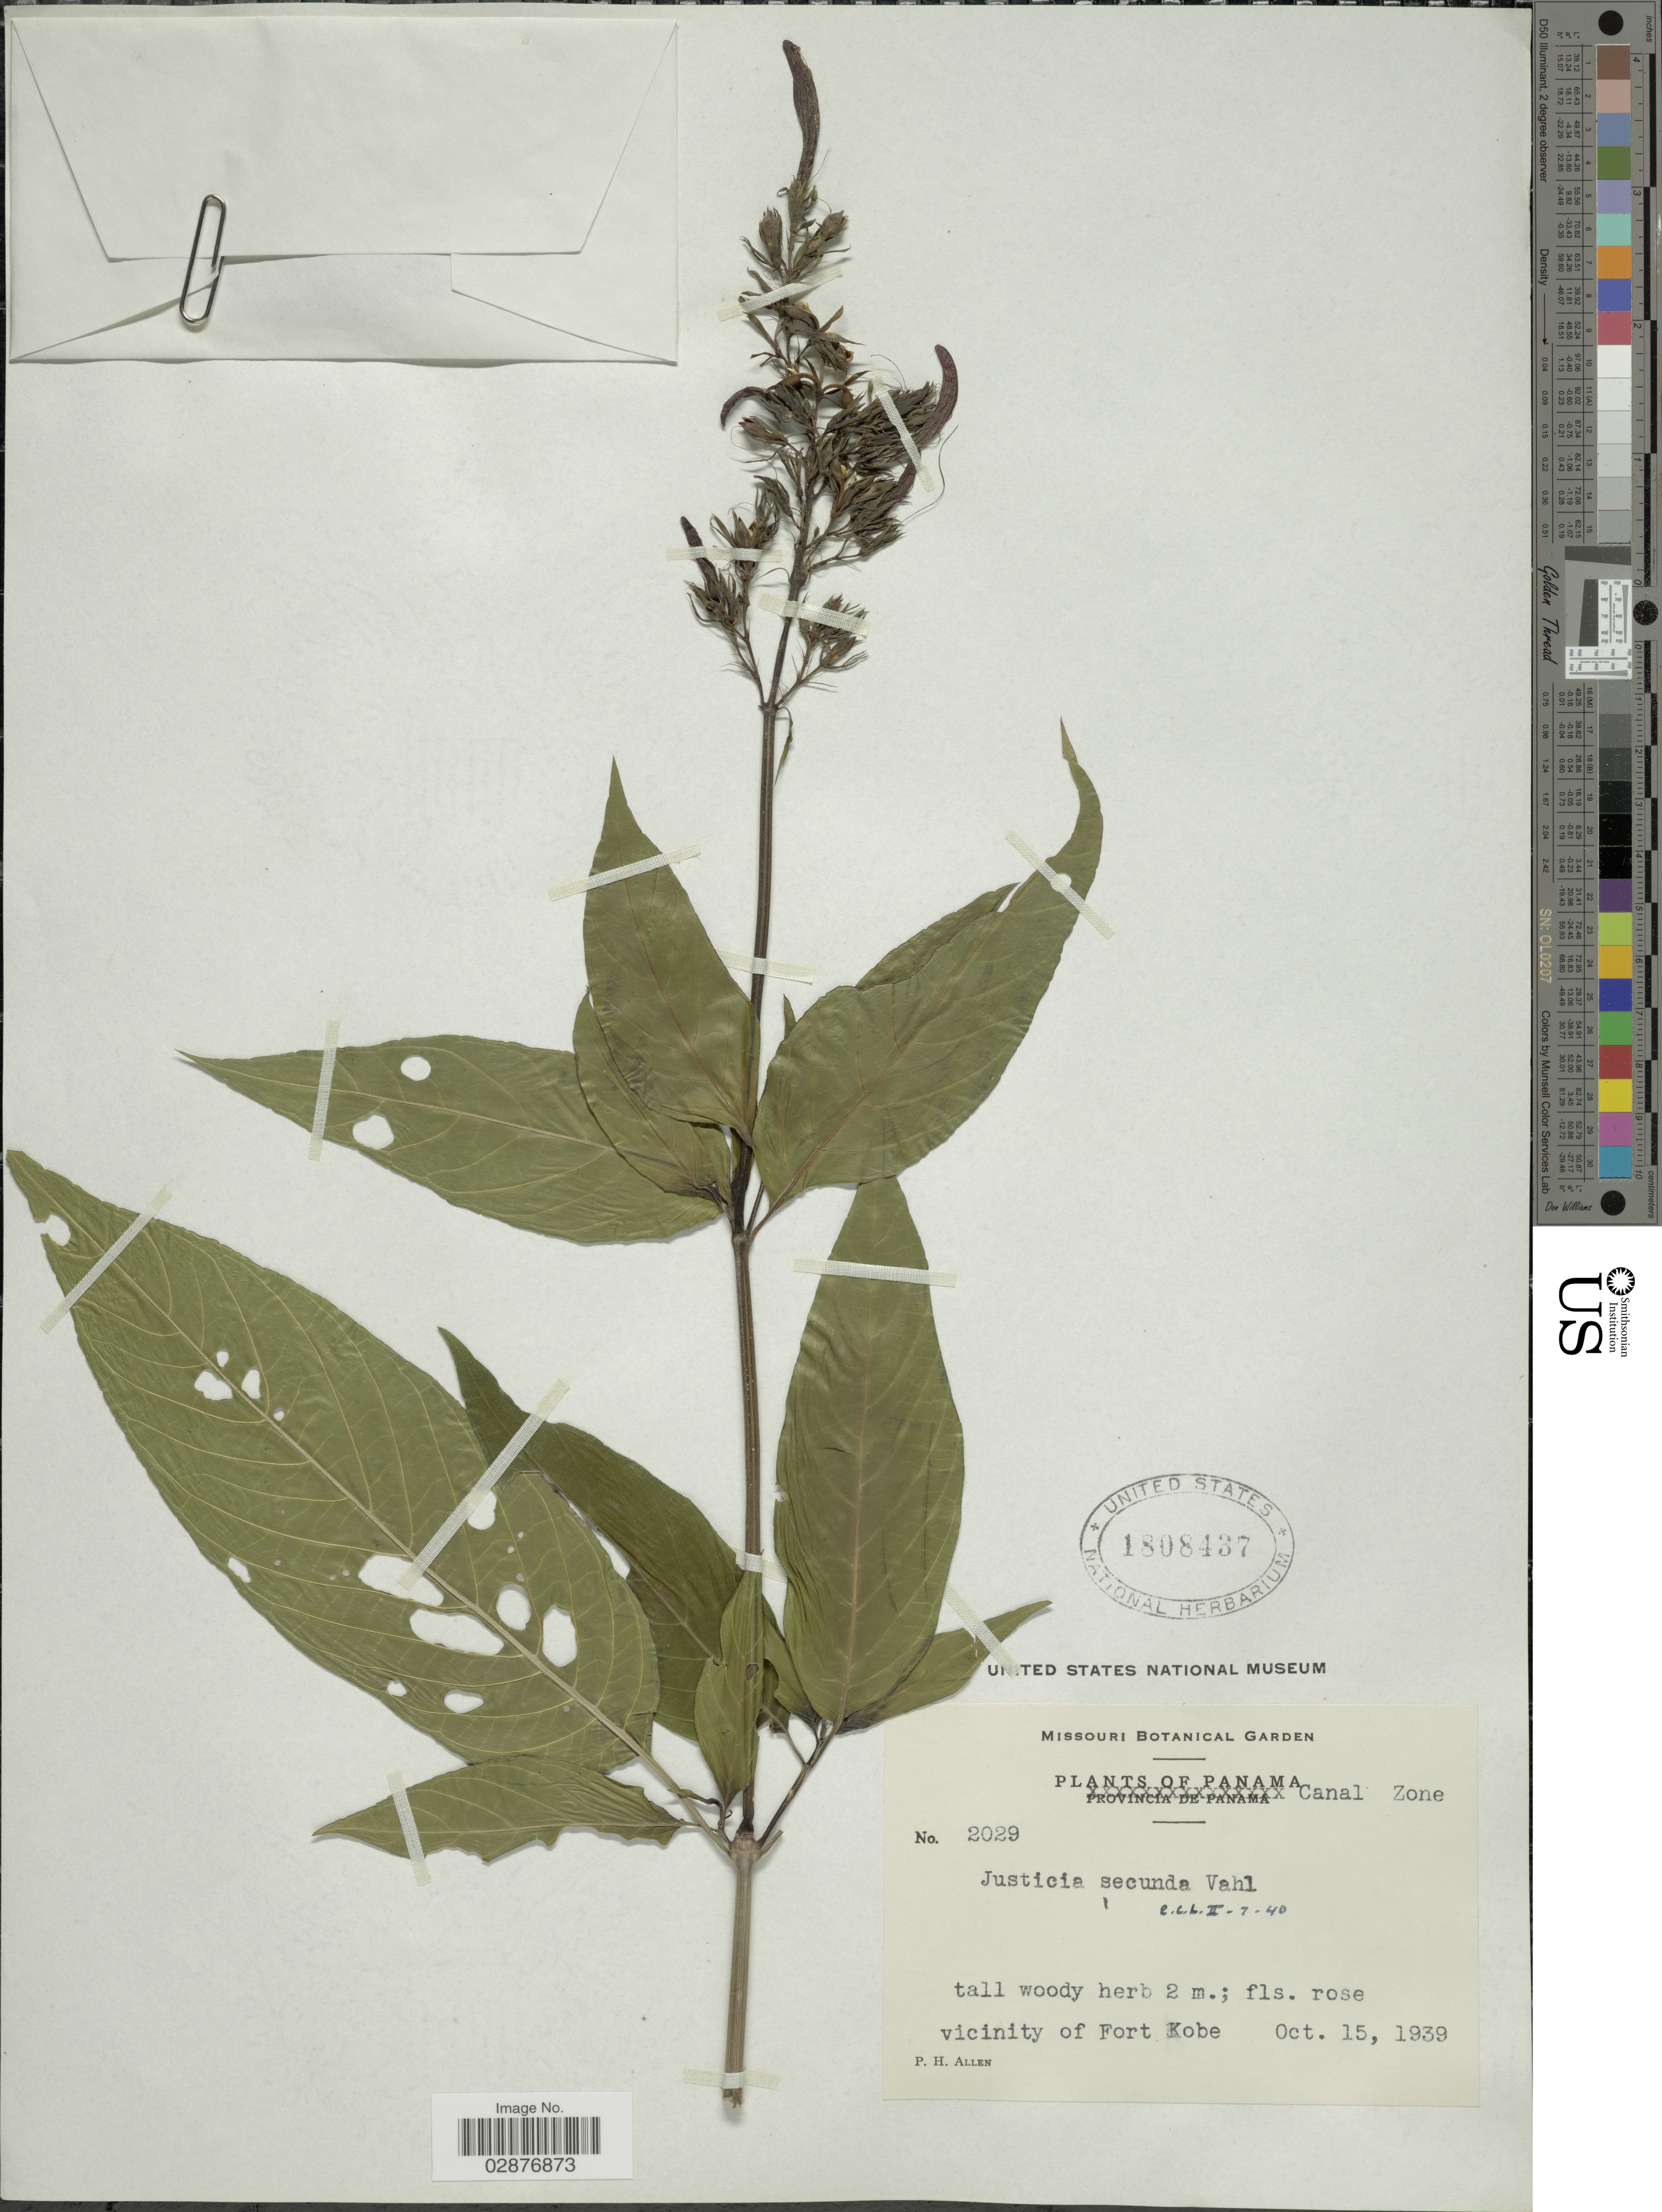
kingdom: Plantae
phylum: Tracheophyta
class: Magnoliopsida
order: Lamiales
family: Acanthaceae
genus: Justicia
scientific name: Justicia secunda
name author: Vahl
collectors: P. H. Allen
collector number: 2029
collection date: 1939-10-15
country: Panama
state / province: Colón / Panamá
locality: Canal Zone, vicinity of Fort Kobe.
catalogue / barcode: US 1808437